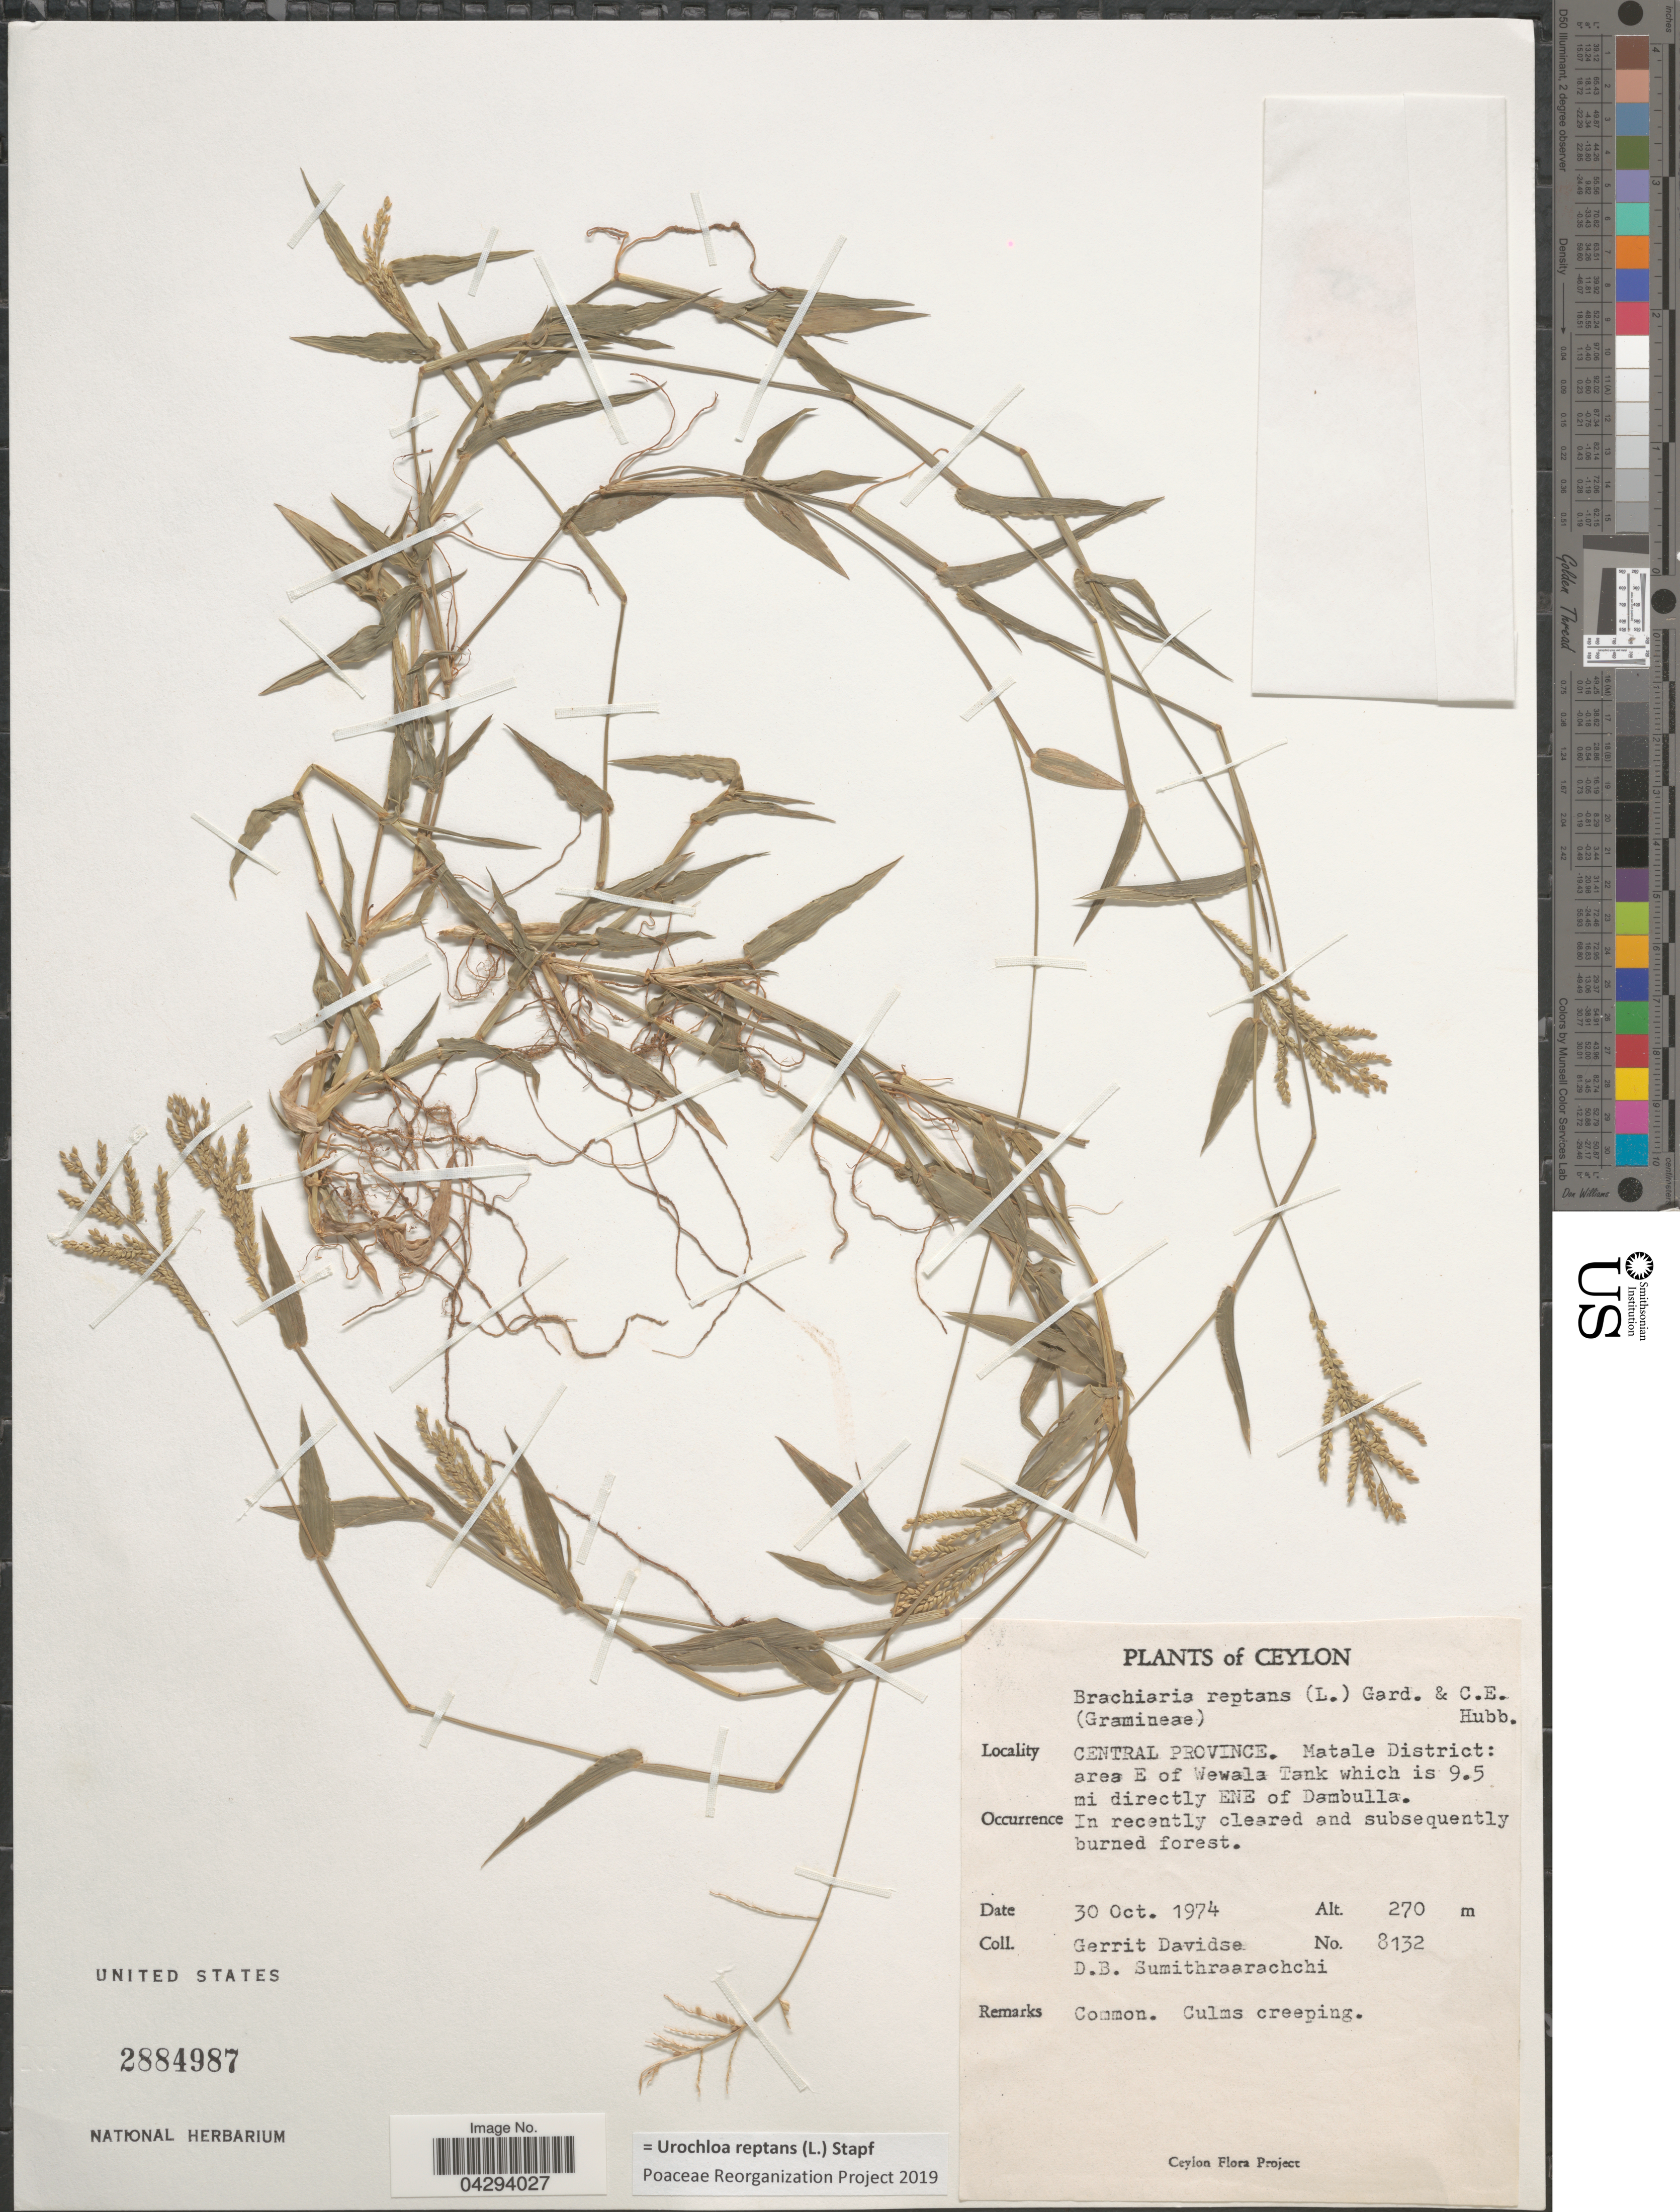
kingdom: Plantae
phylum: Tracheophyta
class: Liliopsida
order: Poales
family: Poaceae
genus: Urochloa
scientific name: Urochloa reptans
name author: (L.) Stapf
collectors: G. Davidse & D. B. Sumithraarachchi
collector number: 8132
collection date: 1974-10-30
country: Sri Lanka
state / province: Central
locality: Ceylon. Matale District: area E of Wewala Tank which is 9.5 mi directly ENE of Dambulla.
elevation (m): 270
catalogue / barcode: US 2884987